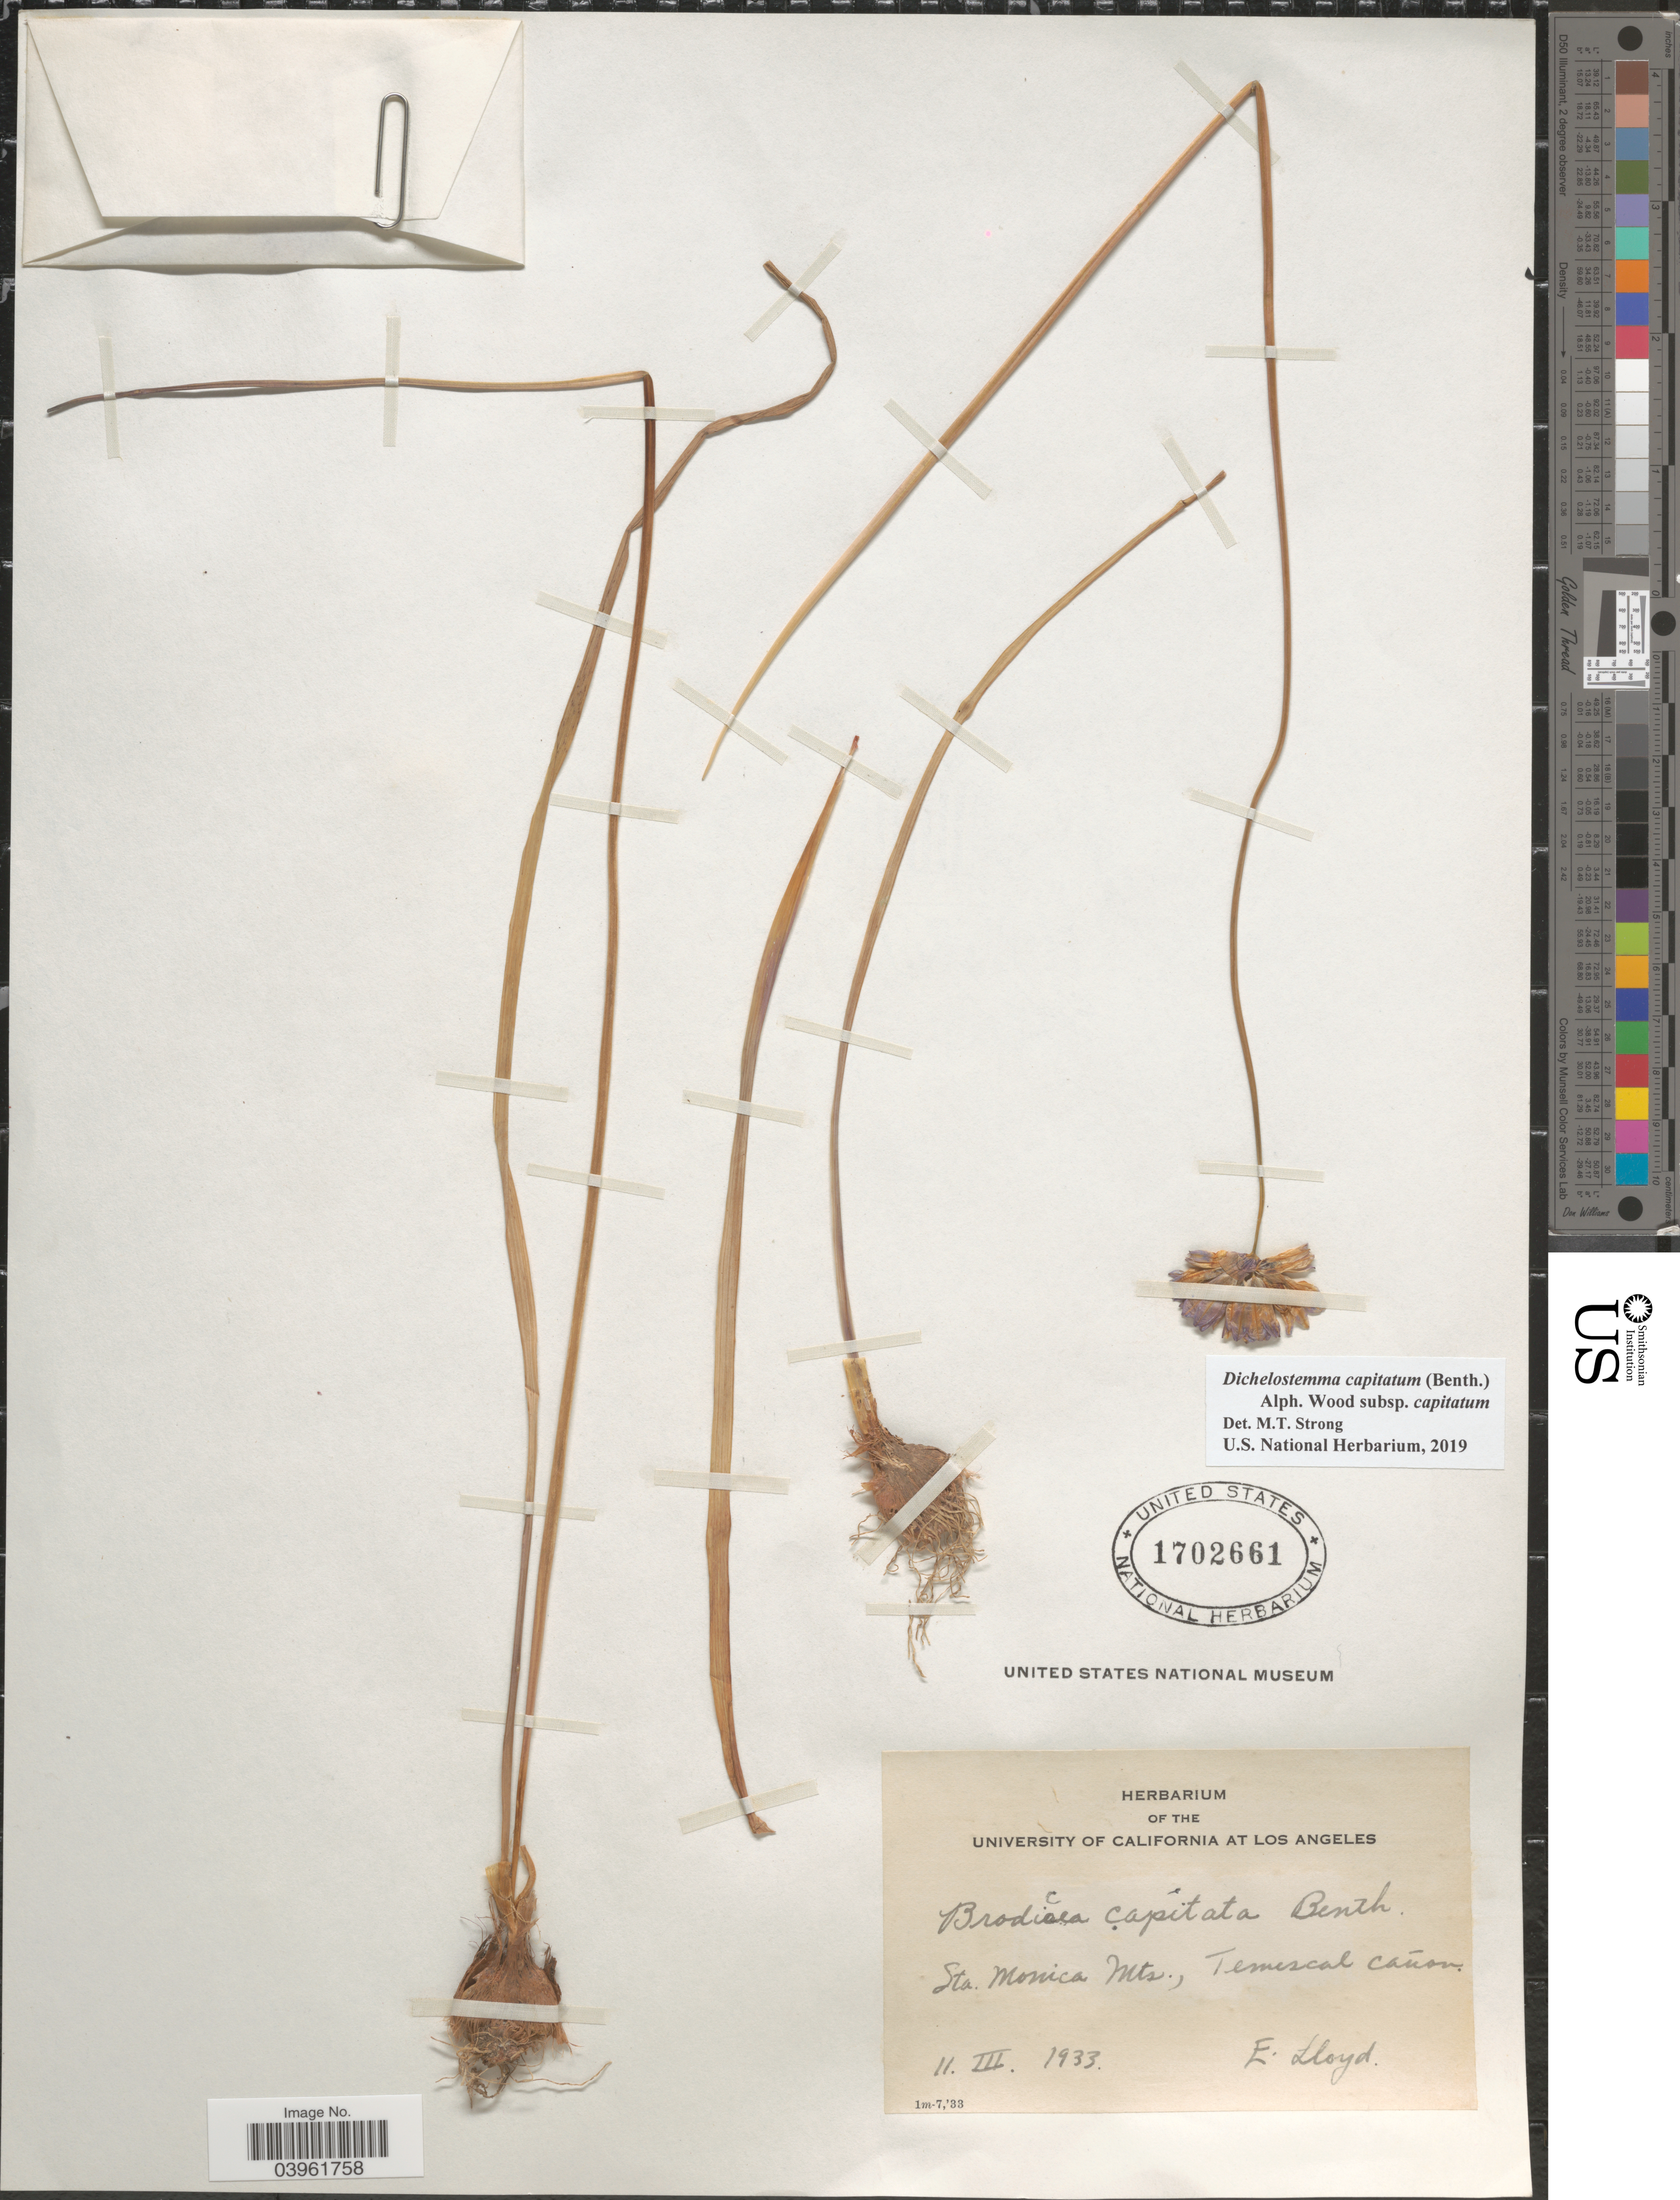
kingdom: Plantae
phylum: Tracheophyta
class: Liliopsida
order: Asparagales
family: Asparagaceae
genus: Dichelostemma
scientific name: Dichelostemma capitatum subsp. capitatum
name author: (Benth.) Alph. Wood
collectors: E. Lloyd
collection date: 1933-03-11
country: United States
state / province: California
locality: Sta. Monica Mts., Temescal Cañon.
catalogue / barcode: US 1702661